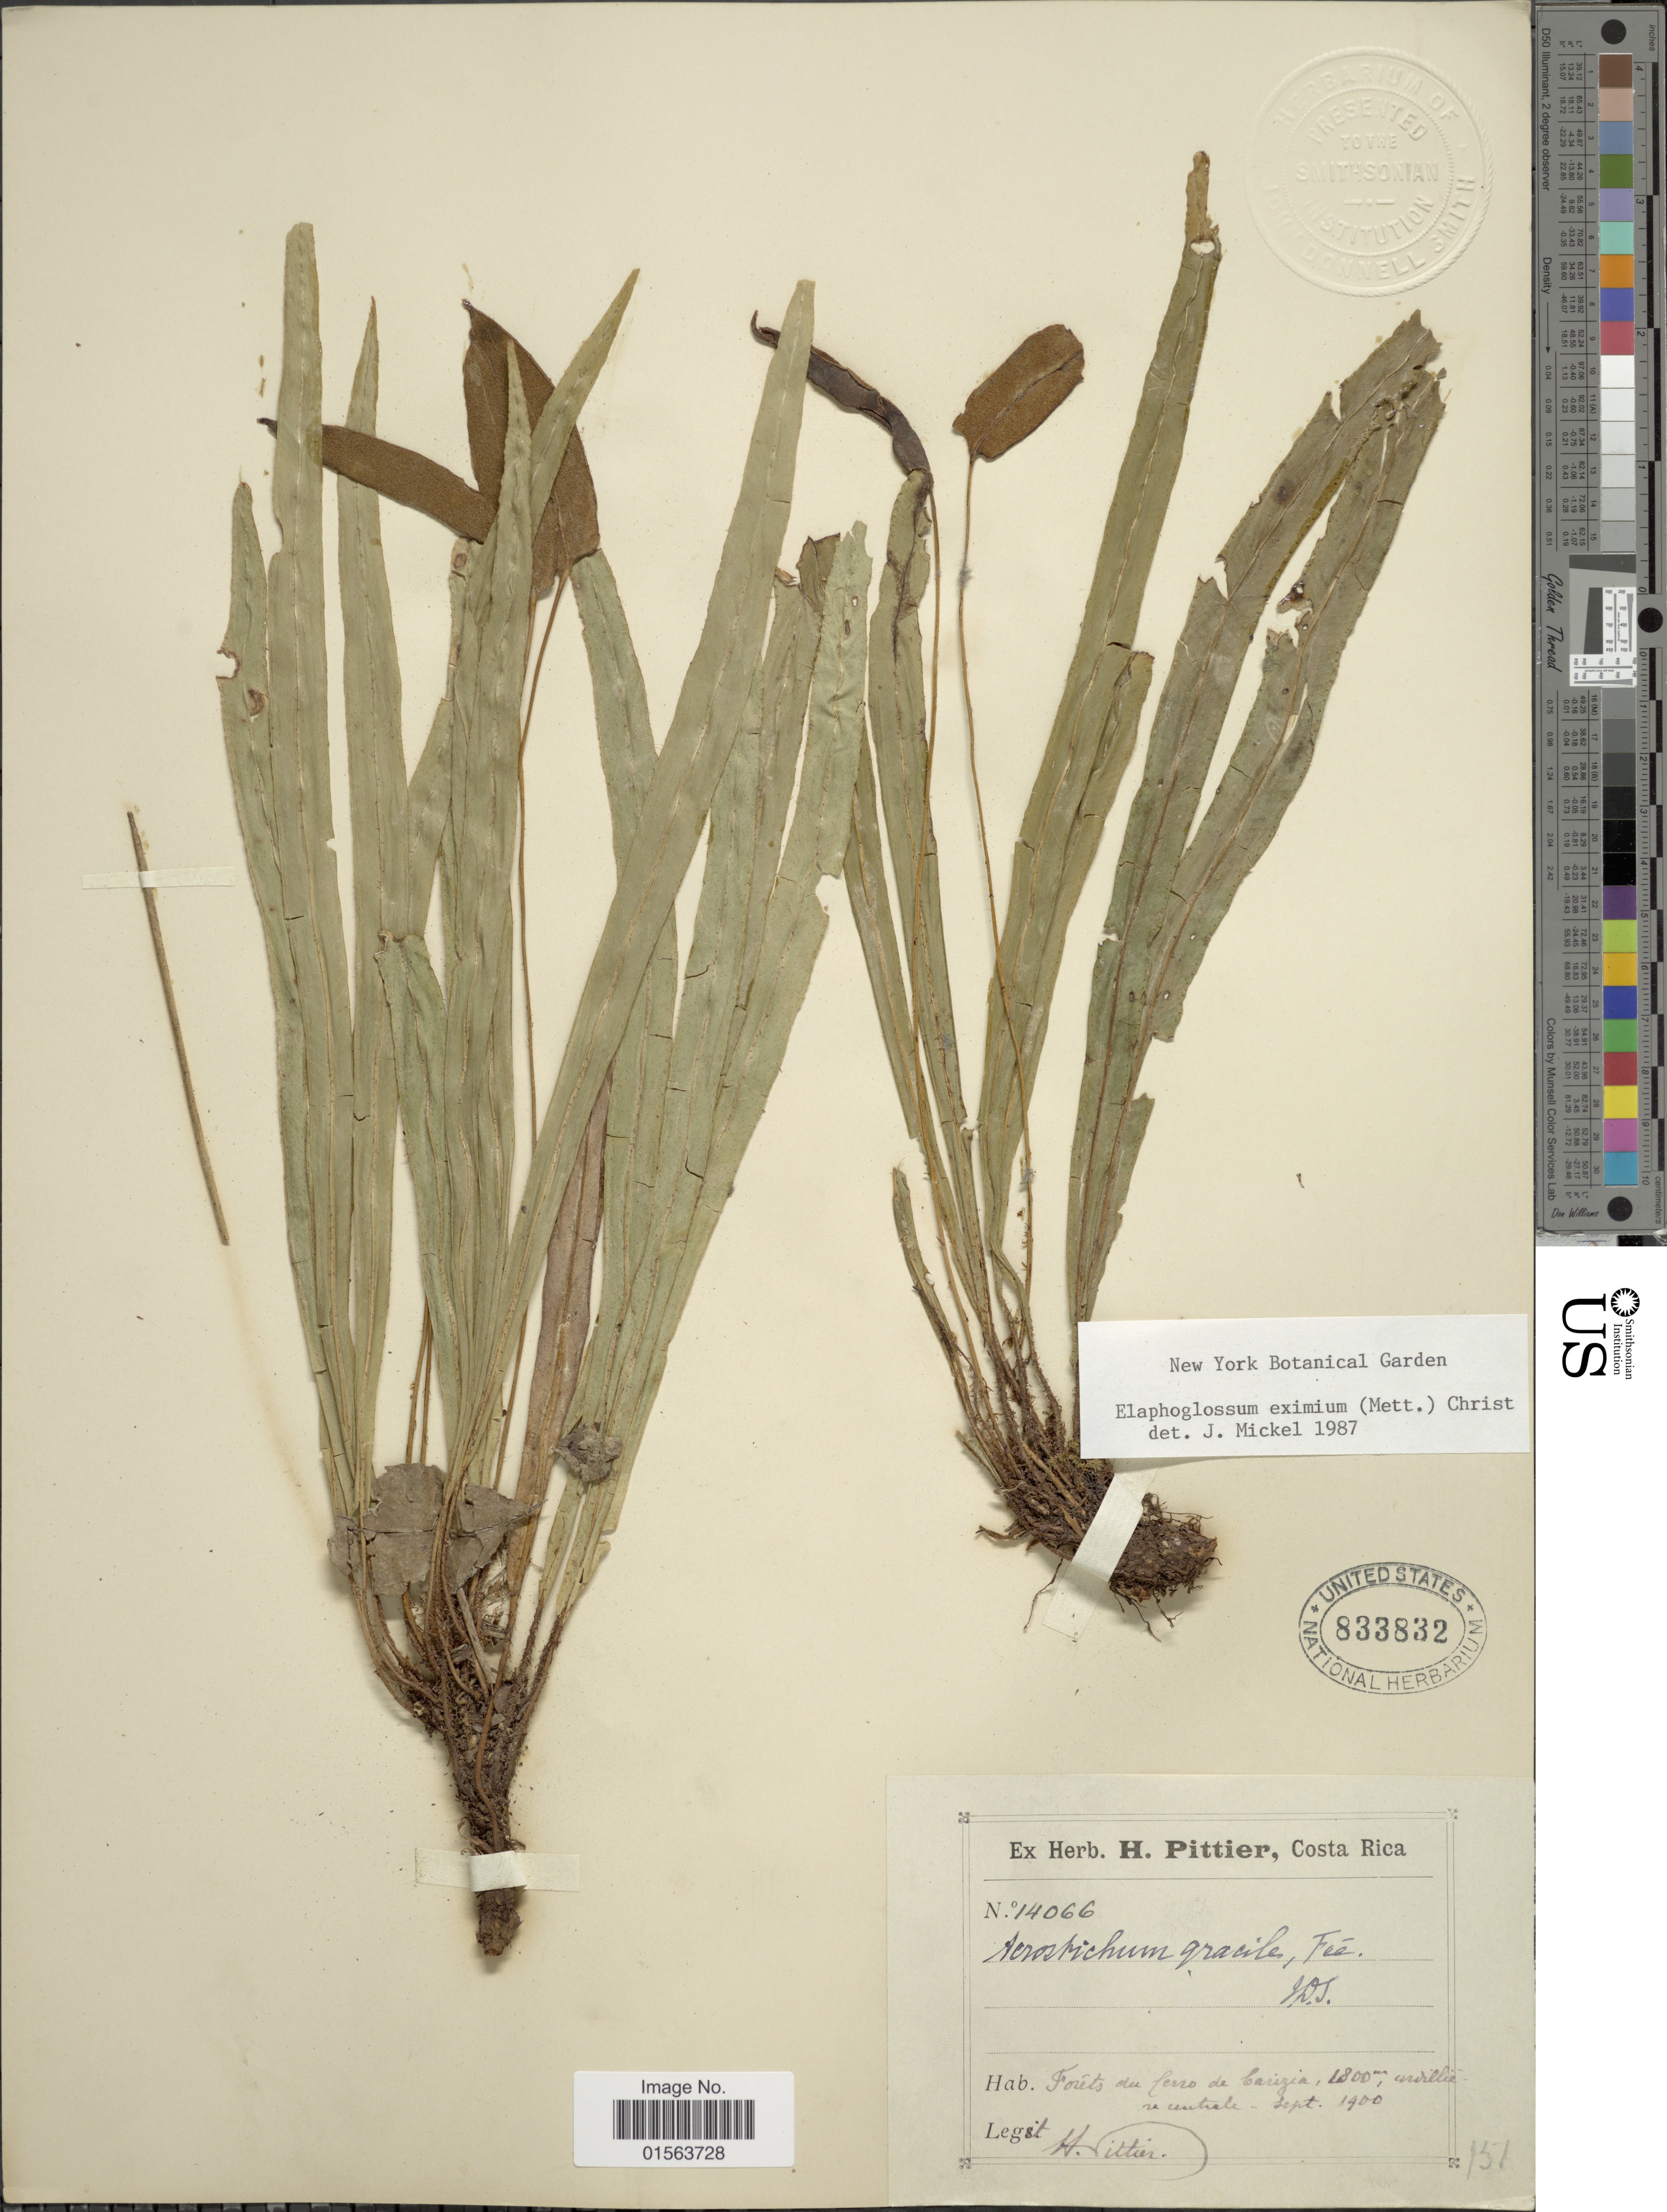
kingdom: Plantae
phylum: Tracheophyta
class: Polypodiopsida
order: Polypodiales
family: Dryopteridaceae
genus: Elaphoglossum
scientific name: Elaphoglossum eximium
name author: (Mett.) Christ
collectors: H. F. Pittier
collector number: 14066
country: Costa Rica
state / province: Heredia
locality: Forets du Cerro Caricias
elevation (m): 427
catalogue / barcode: US 833832